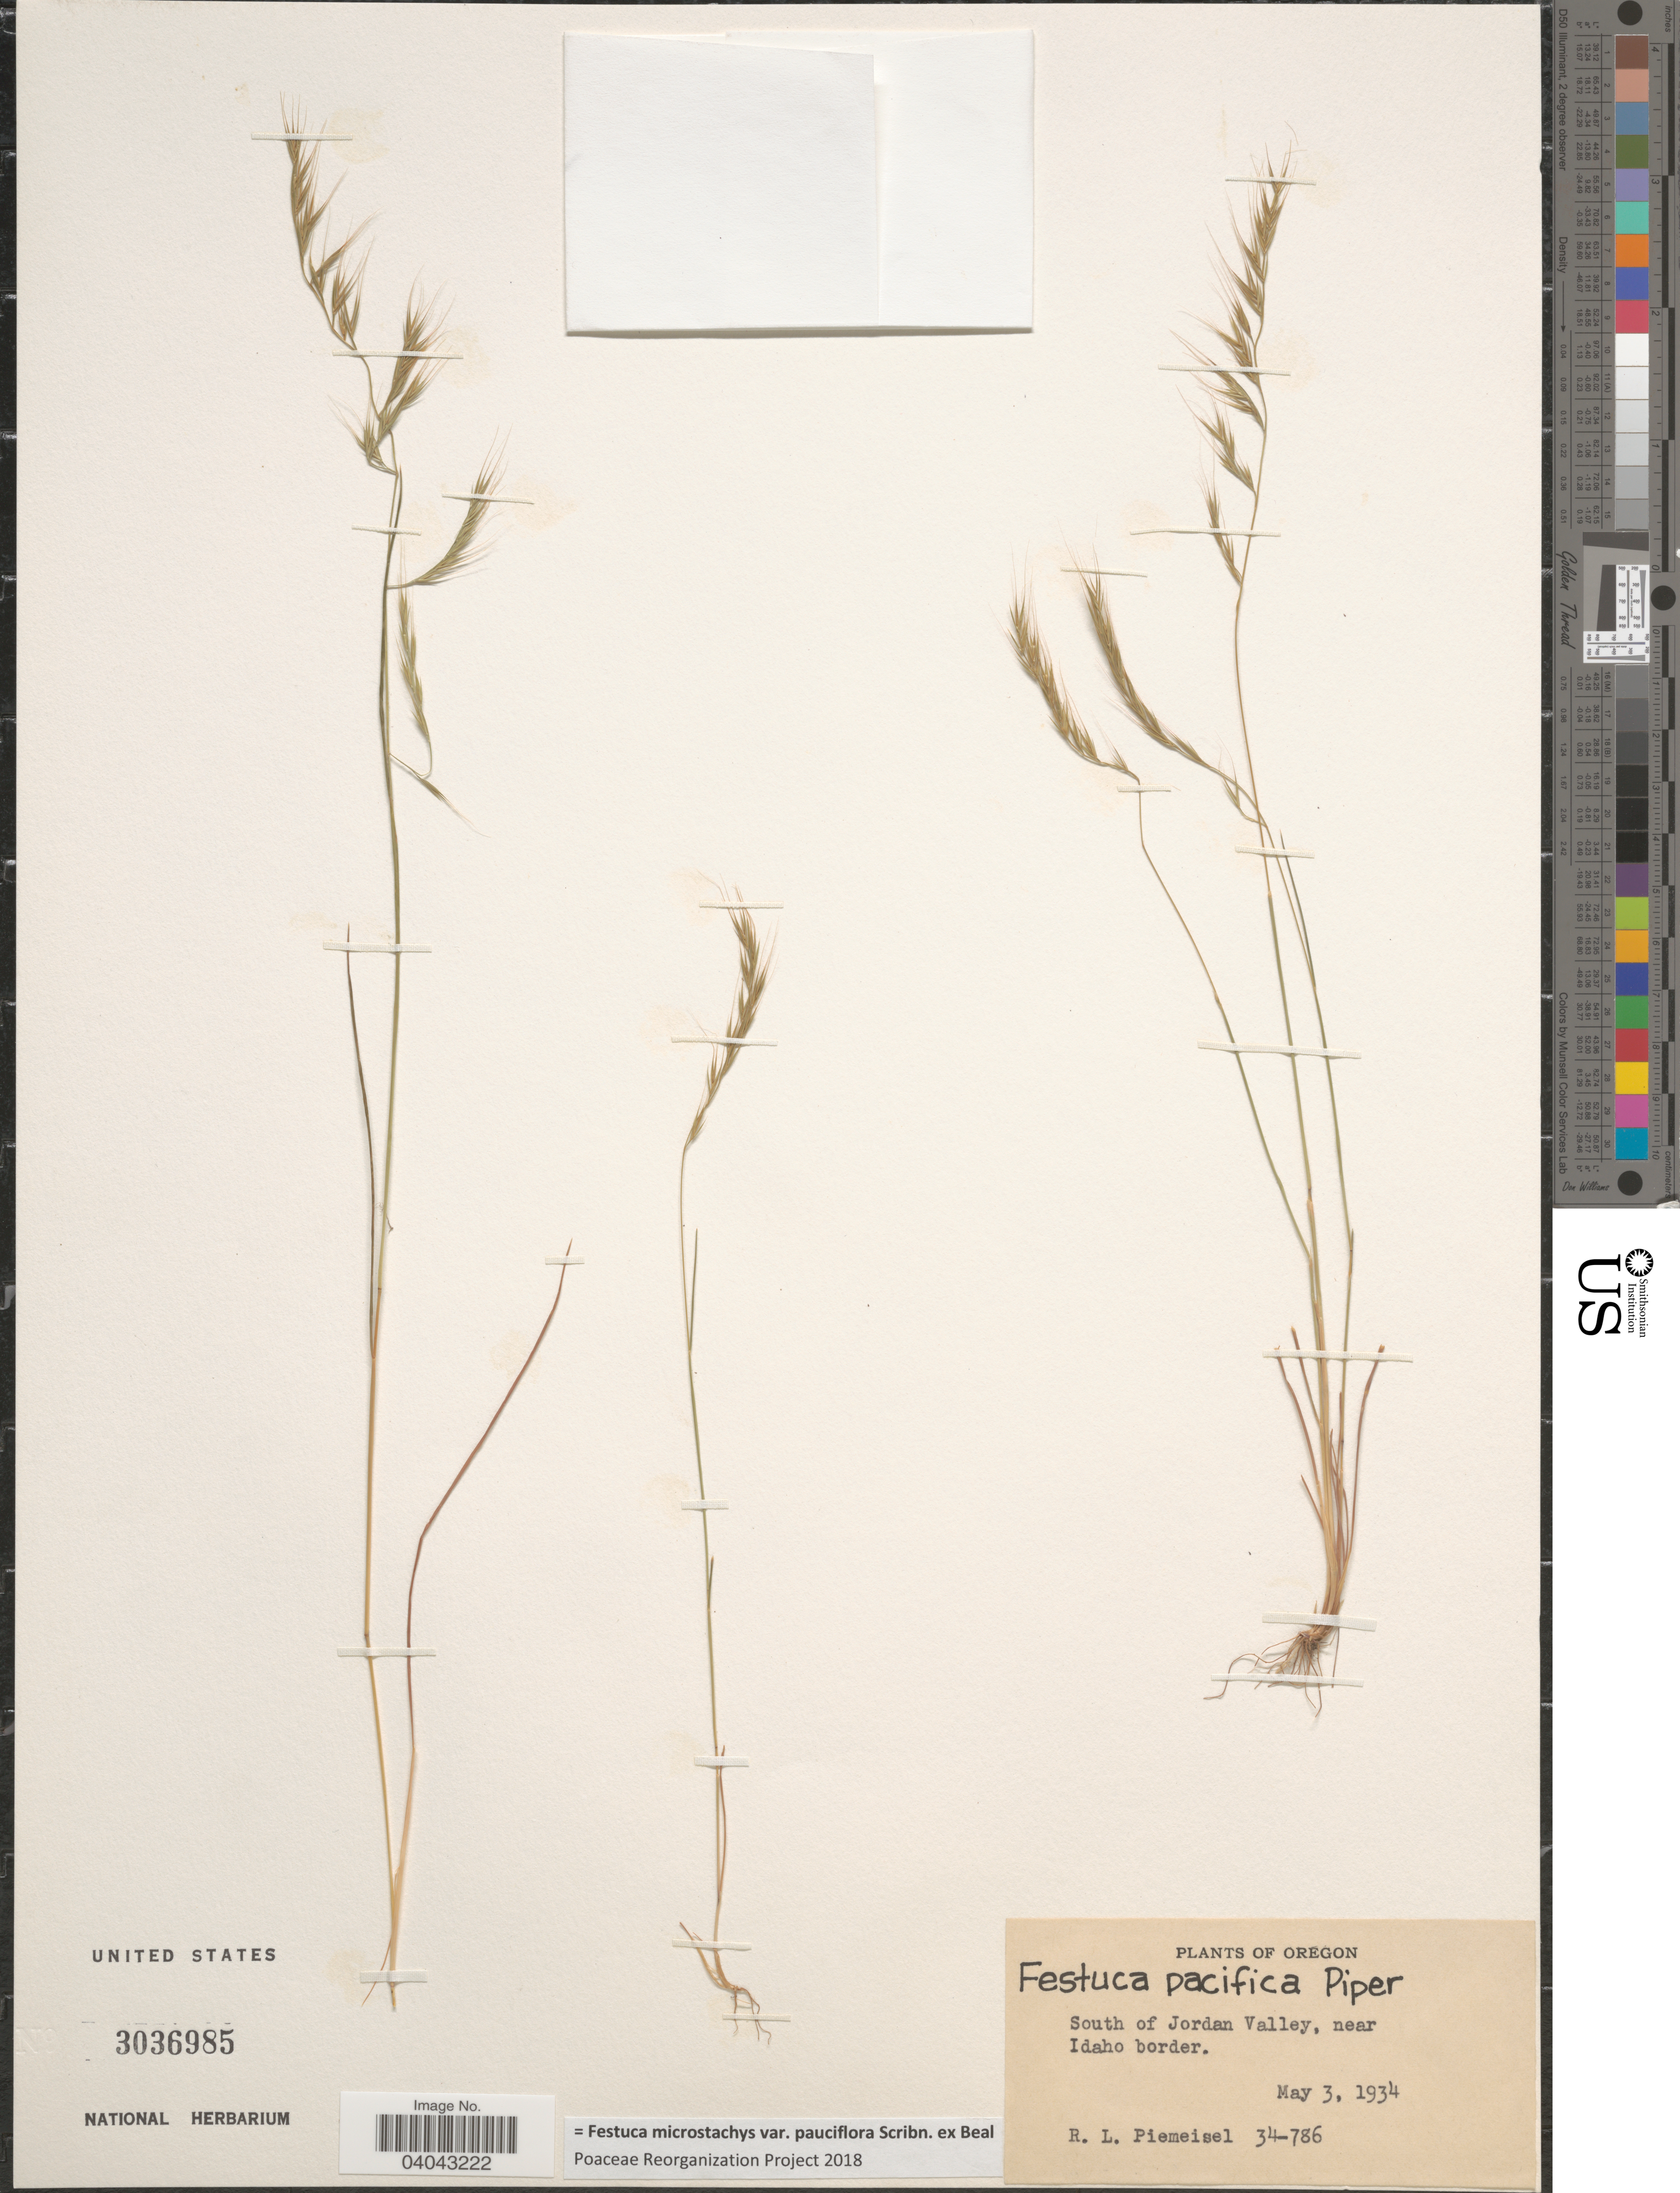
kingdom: Plantae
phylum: Tracheophyta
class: Liliopsida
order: Poales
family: Poaceae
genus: Festuca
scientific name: Festuca microstachys var. pauciflora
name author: Scribn. ex W.J. Beal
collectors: R. L. Piemeisel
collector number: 34-786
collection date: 1934-05-03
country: United States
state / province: Oregon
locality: South of Jordan Valley, near Idaho border.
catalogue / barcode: US 3036985